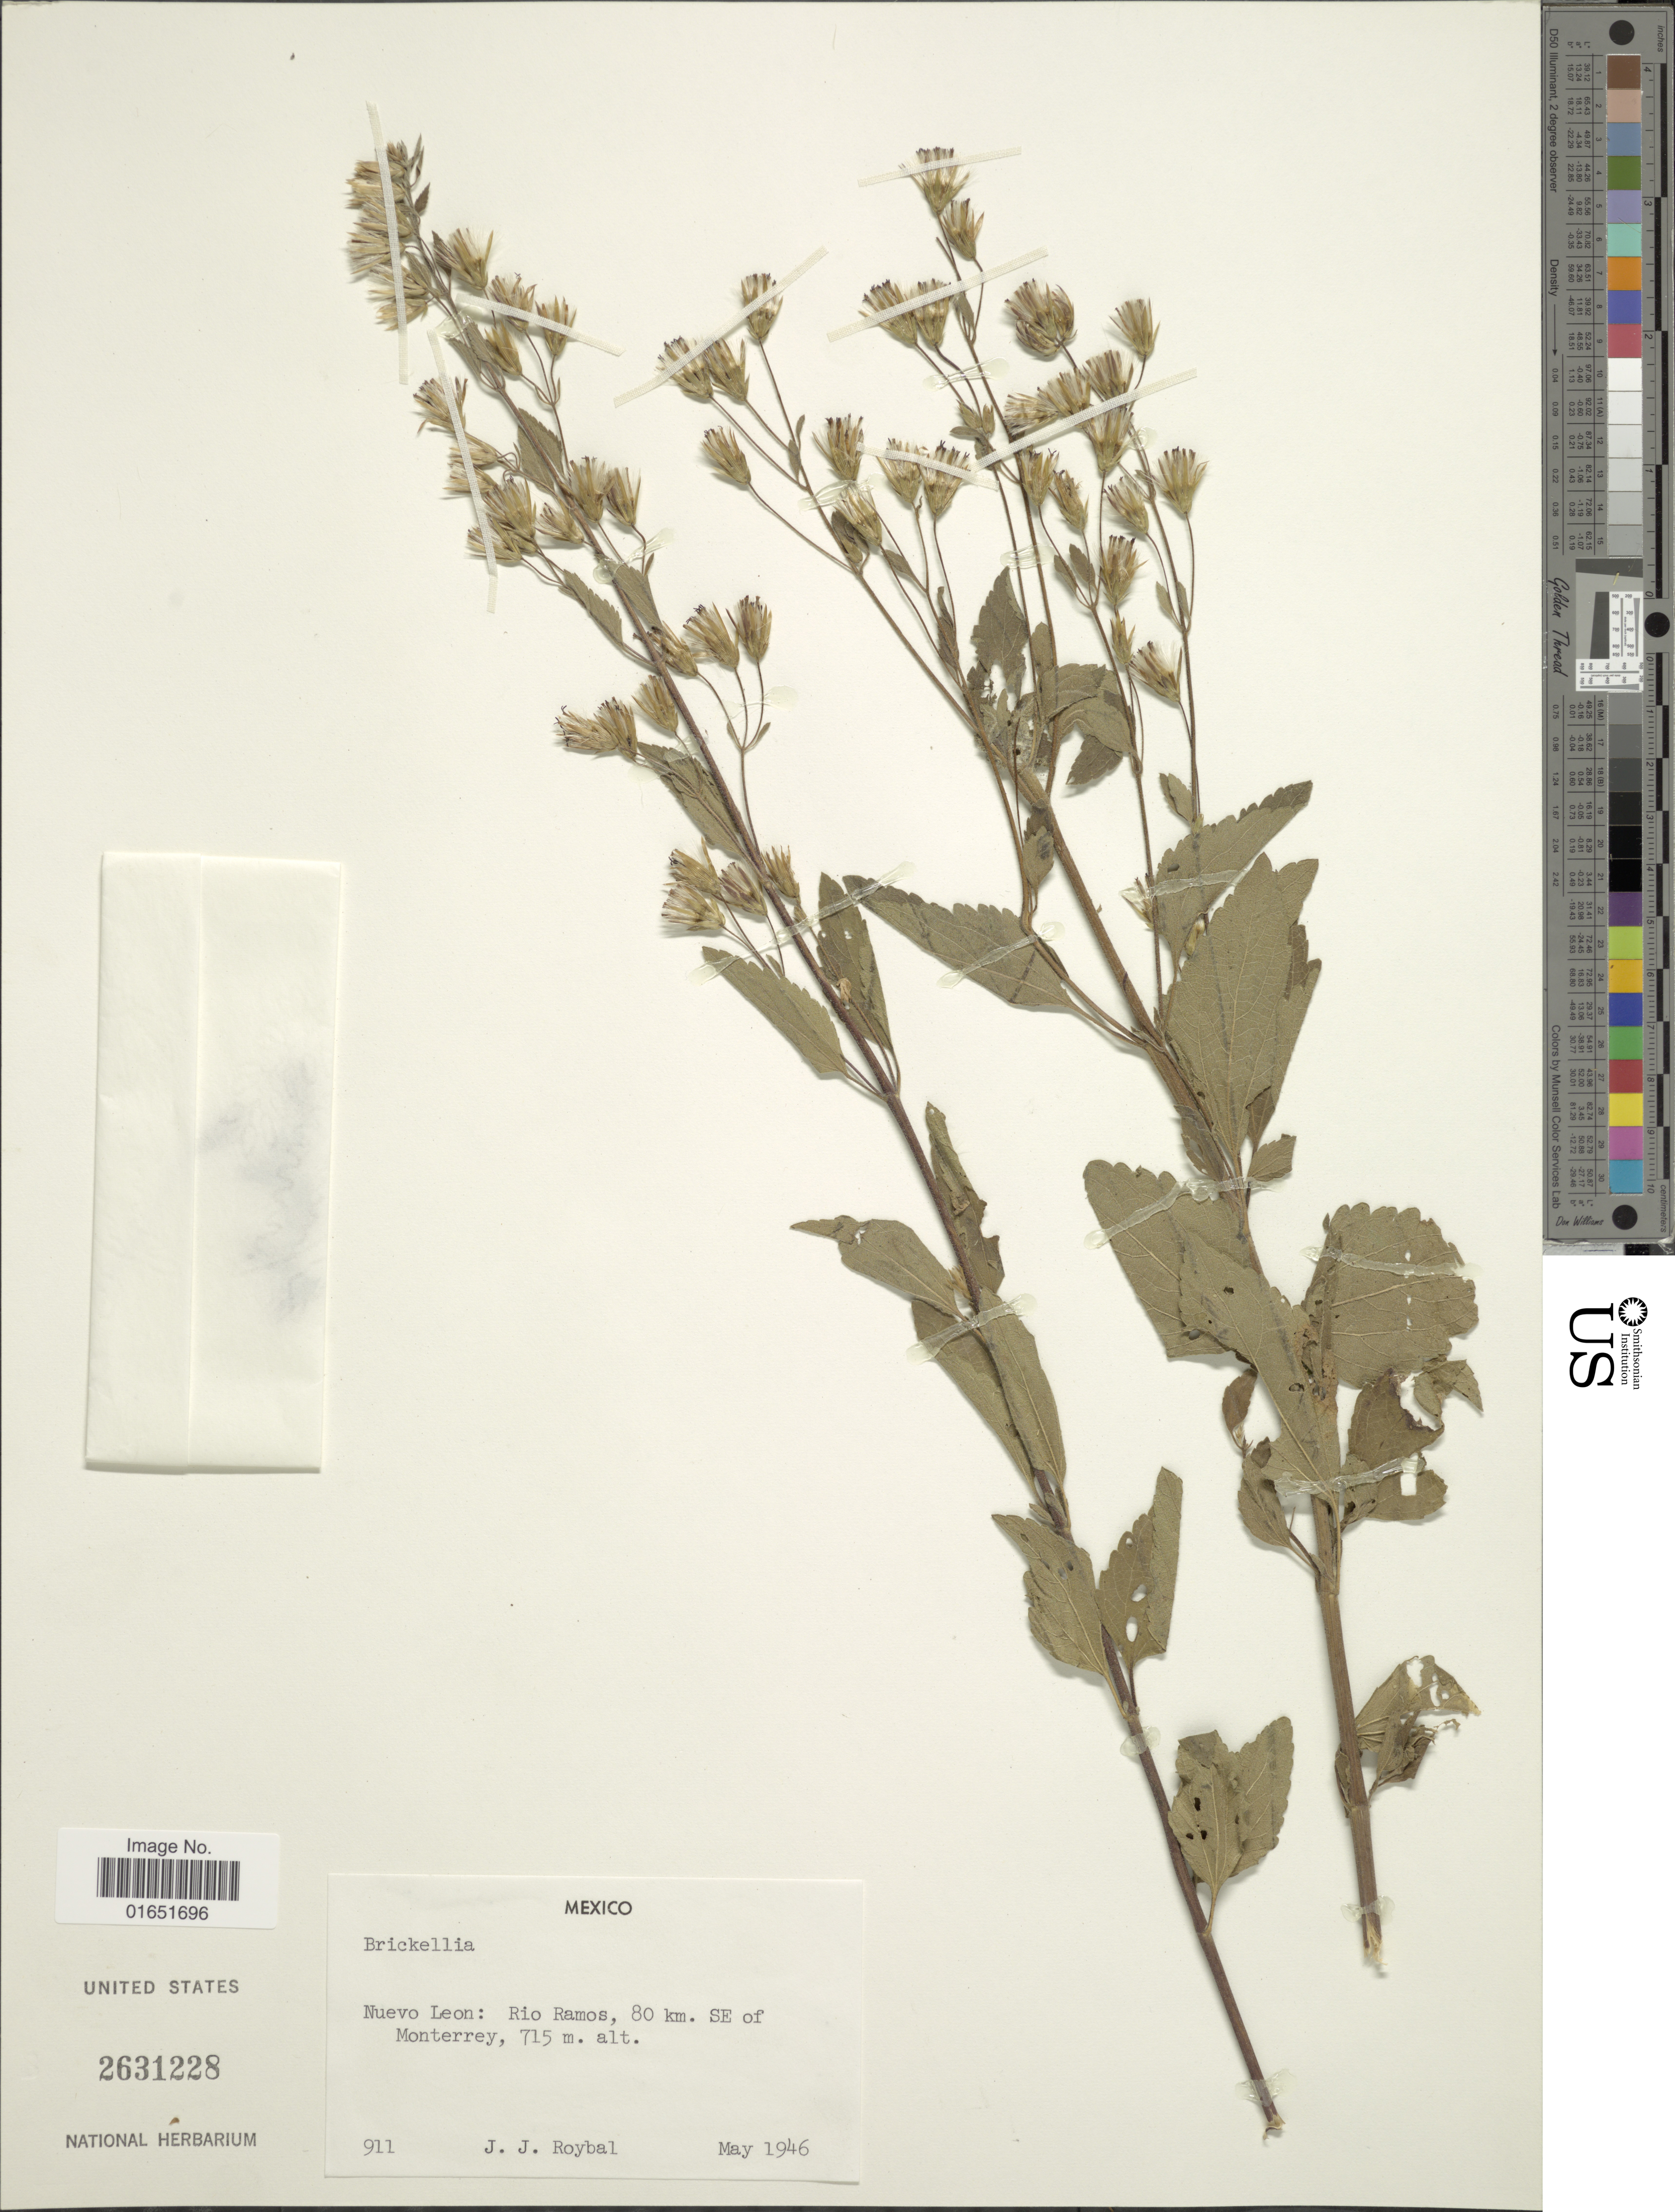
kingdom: Plantae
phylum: Tracheophyta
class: Magnoliopsida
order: Asterales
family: Asteraceae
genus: Brickellia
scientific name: Brickellia conduplicata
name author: (B.L. Rob.) B.L. Rob.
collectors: J. J. Roybal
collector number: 911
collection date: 1946-05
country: Mexico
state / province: Nuevo León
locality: Rio Ramos, 80 km SE of Monterrey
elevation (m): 715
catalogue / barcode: US 2631228